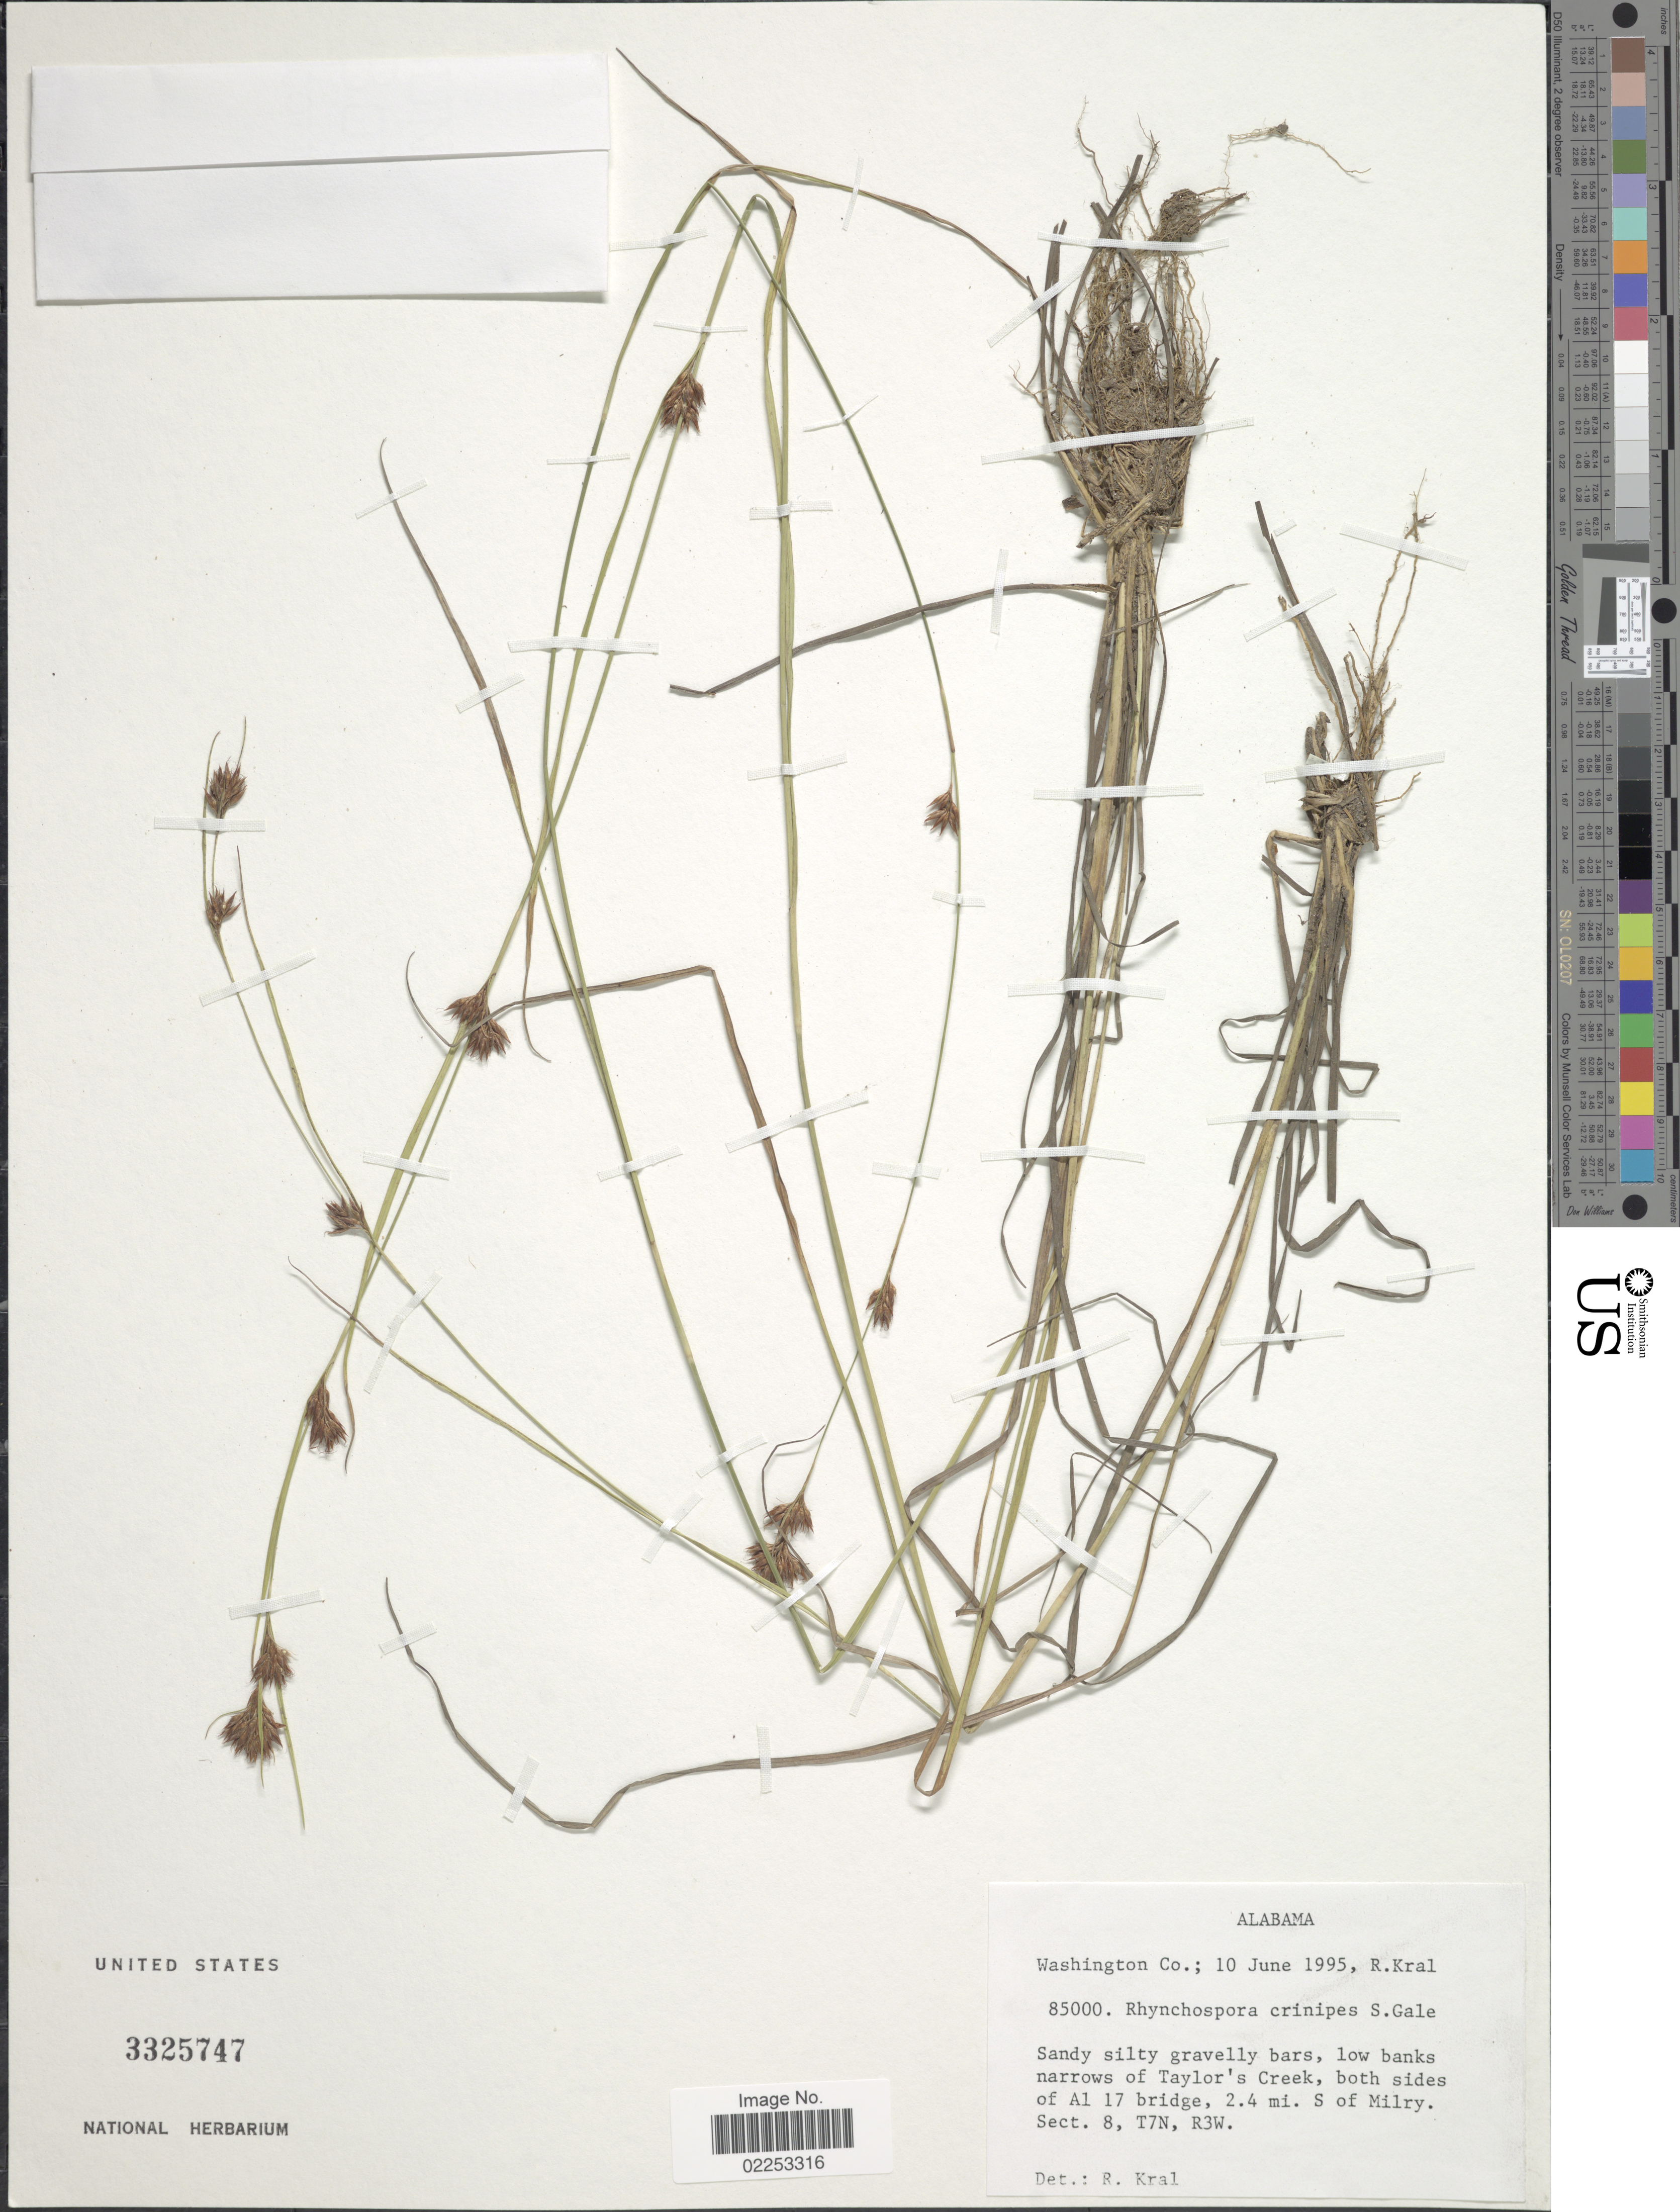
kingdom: Plantae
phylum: Tracheophyta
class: Liliopsida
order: Poales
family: Cyperaceae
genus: Rhynchospora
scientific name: Rhynchospora crinipes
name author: Gale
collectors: R. Kral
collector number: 85000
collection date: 1995-06-10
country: United States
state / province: Alabama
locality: Washington Co.; Sandy silty gravelly bars, low banks narrows of Taylor's Creek, both sides of AL 17 bridge, 2.4 mi S of Milry. Sect. 8, T7N, R3W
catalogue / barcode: US 3325747